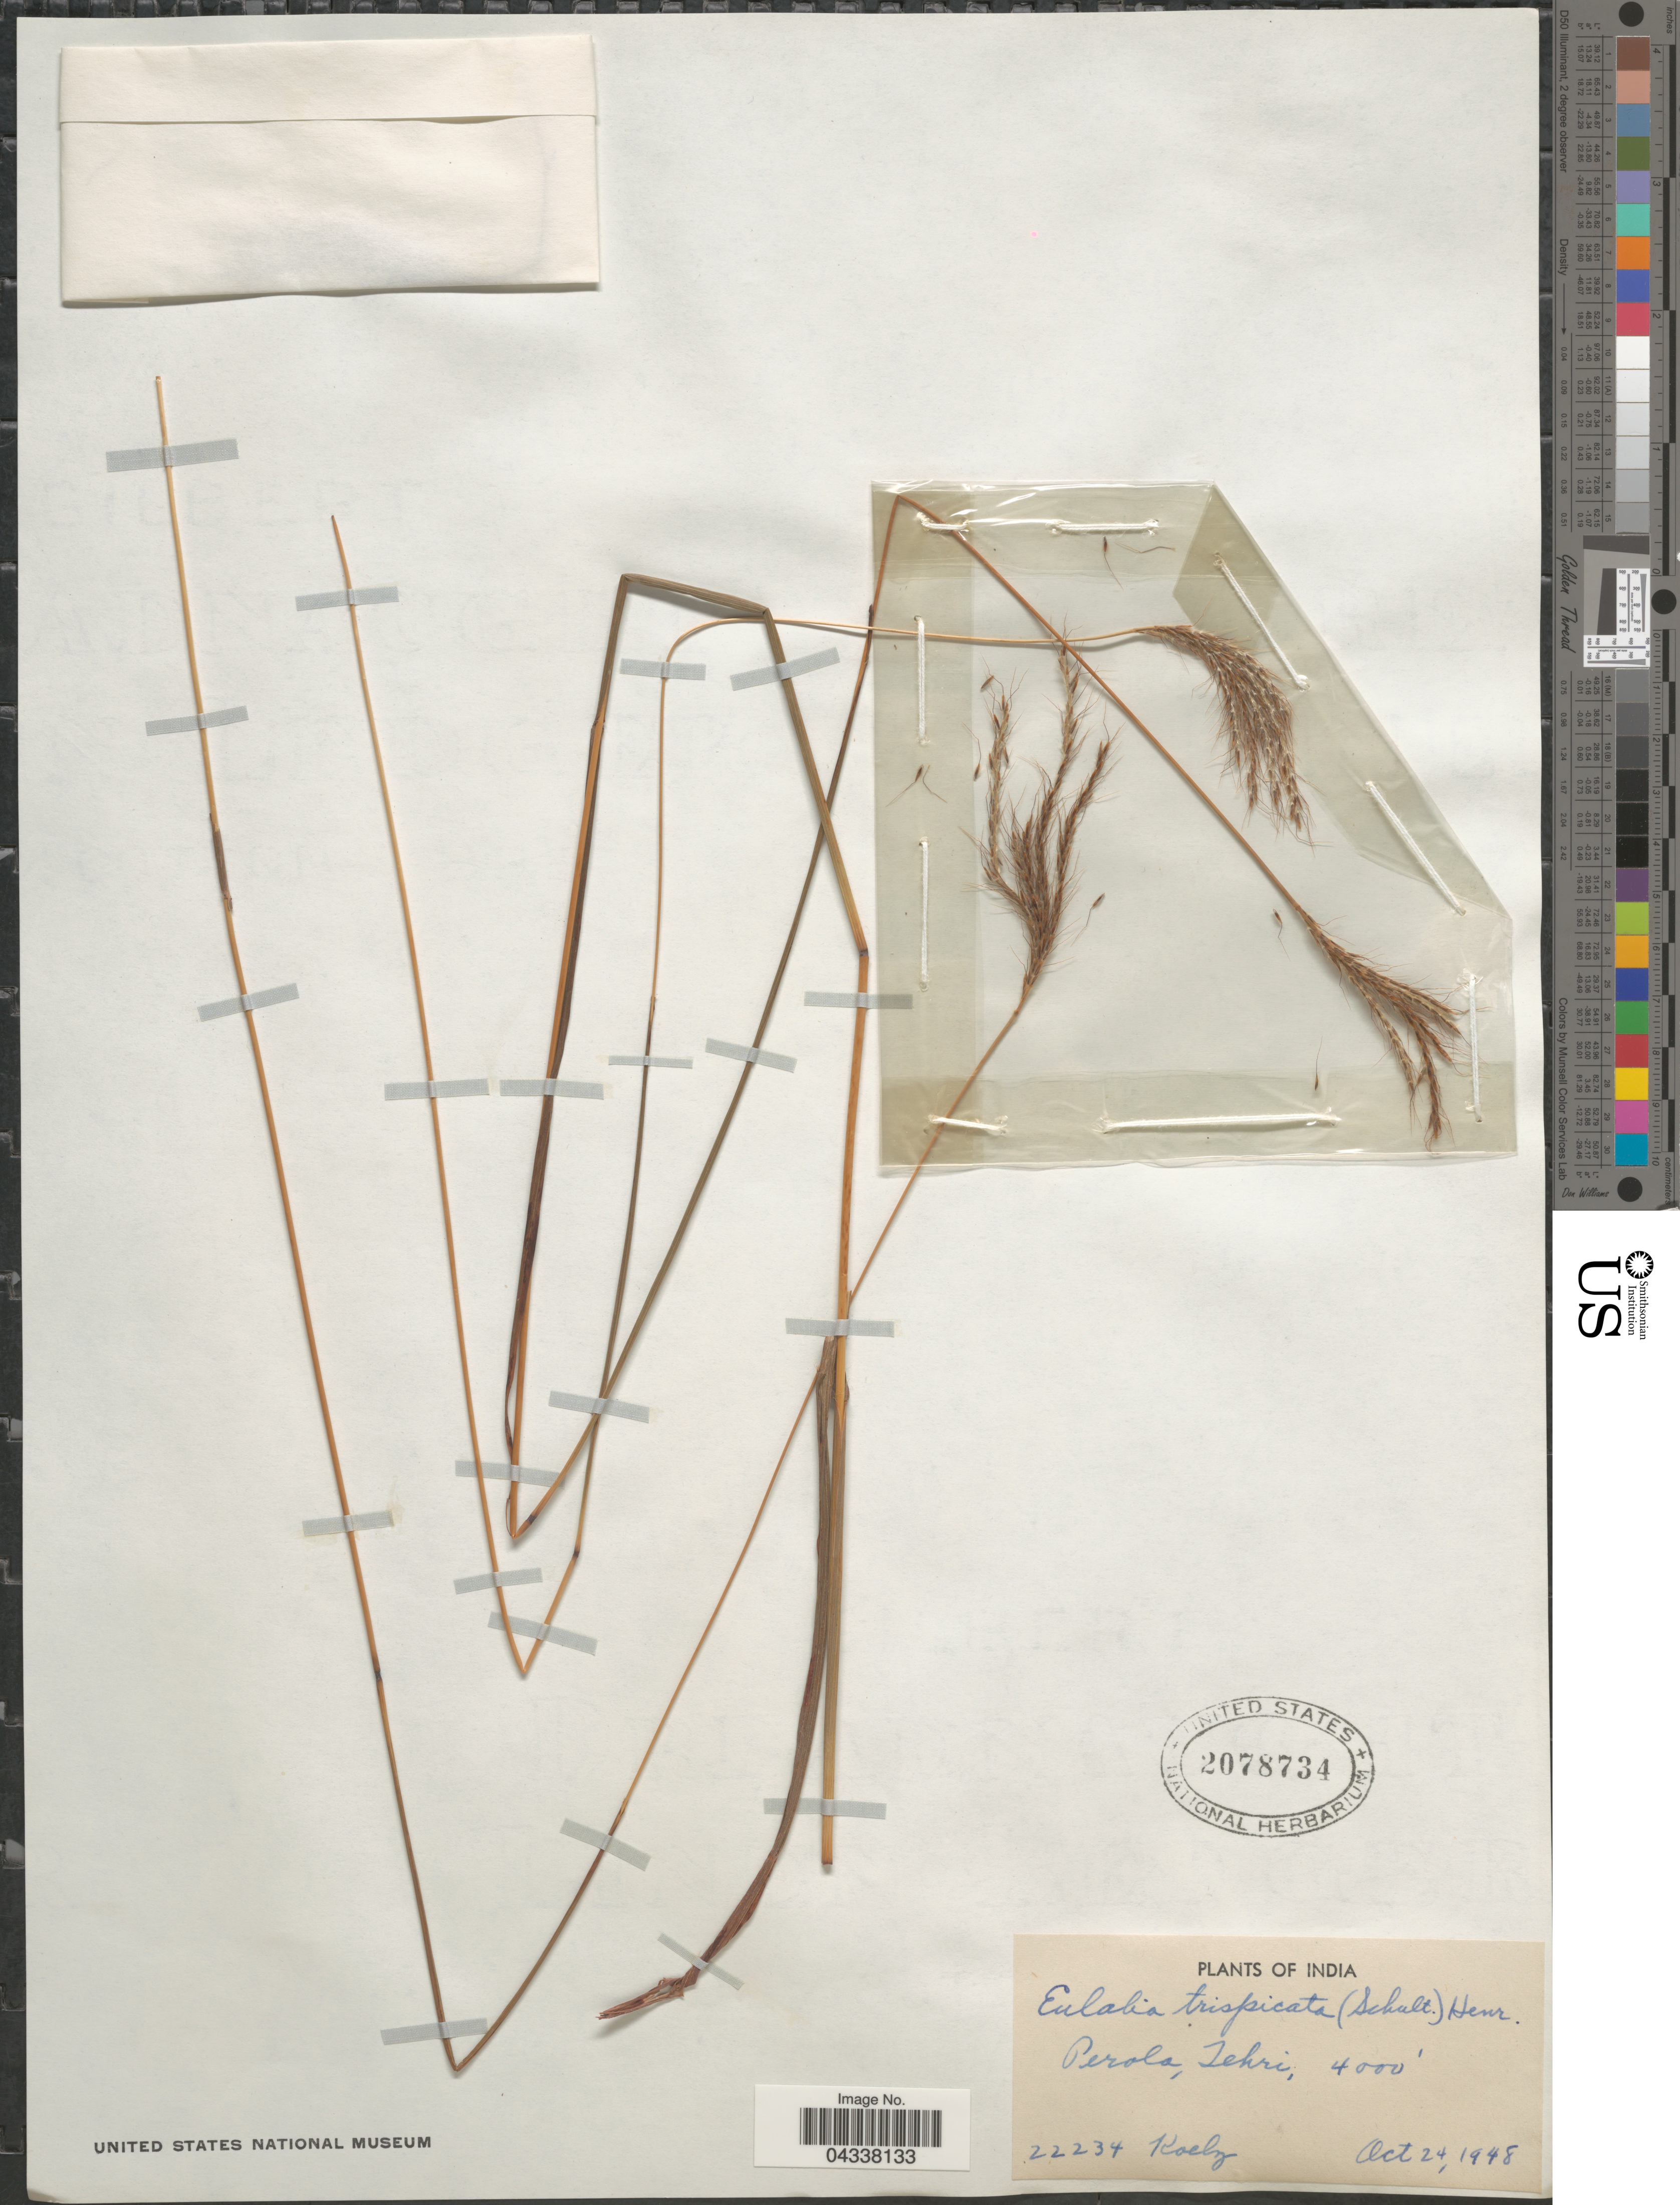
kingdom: Plantae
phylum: Tracheophyta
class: Liliopsida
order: Poales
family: Poaceae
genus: Pseudopogonatherum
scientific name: Pseudopogonatherum trispicatum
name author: (Schult.) Ohwi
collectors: Koelz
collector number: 22234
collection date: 1948-10-24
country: India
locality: Perola, Tehri.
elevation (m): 1219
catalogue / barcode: US 2078734